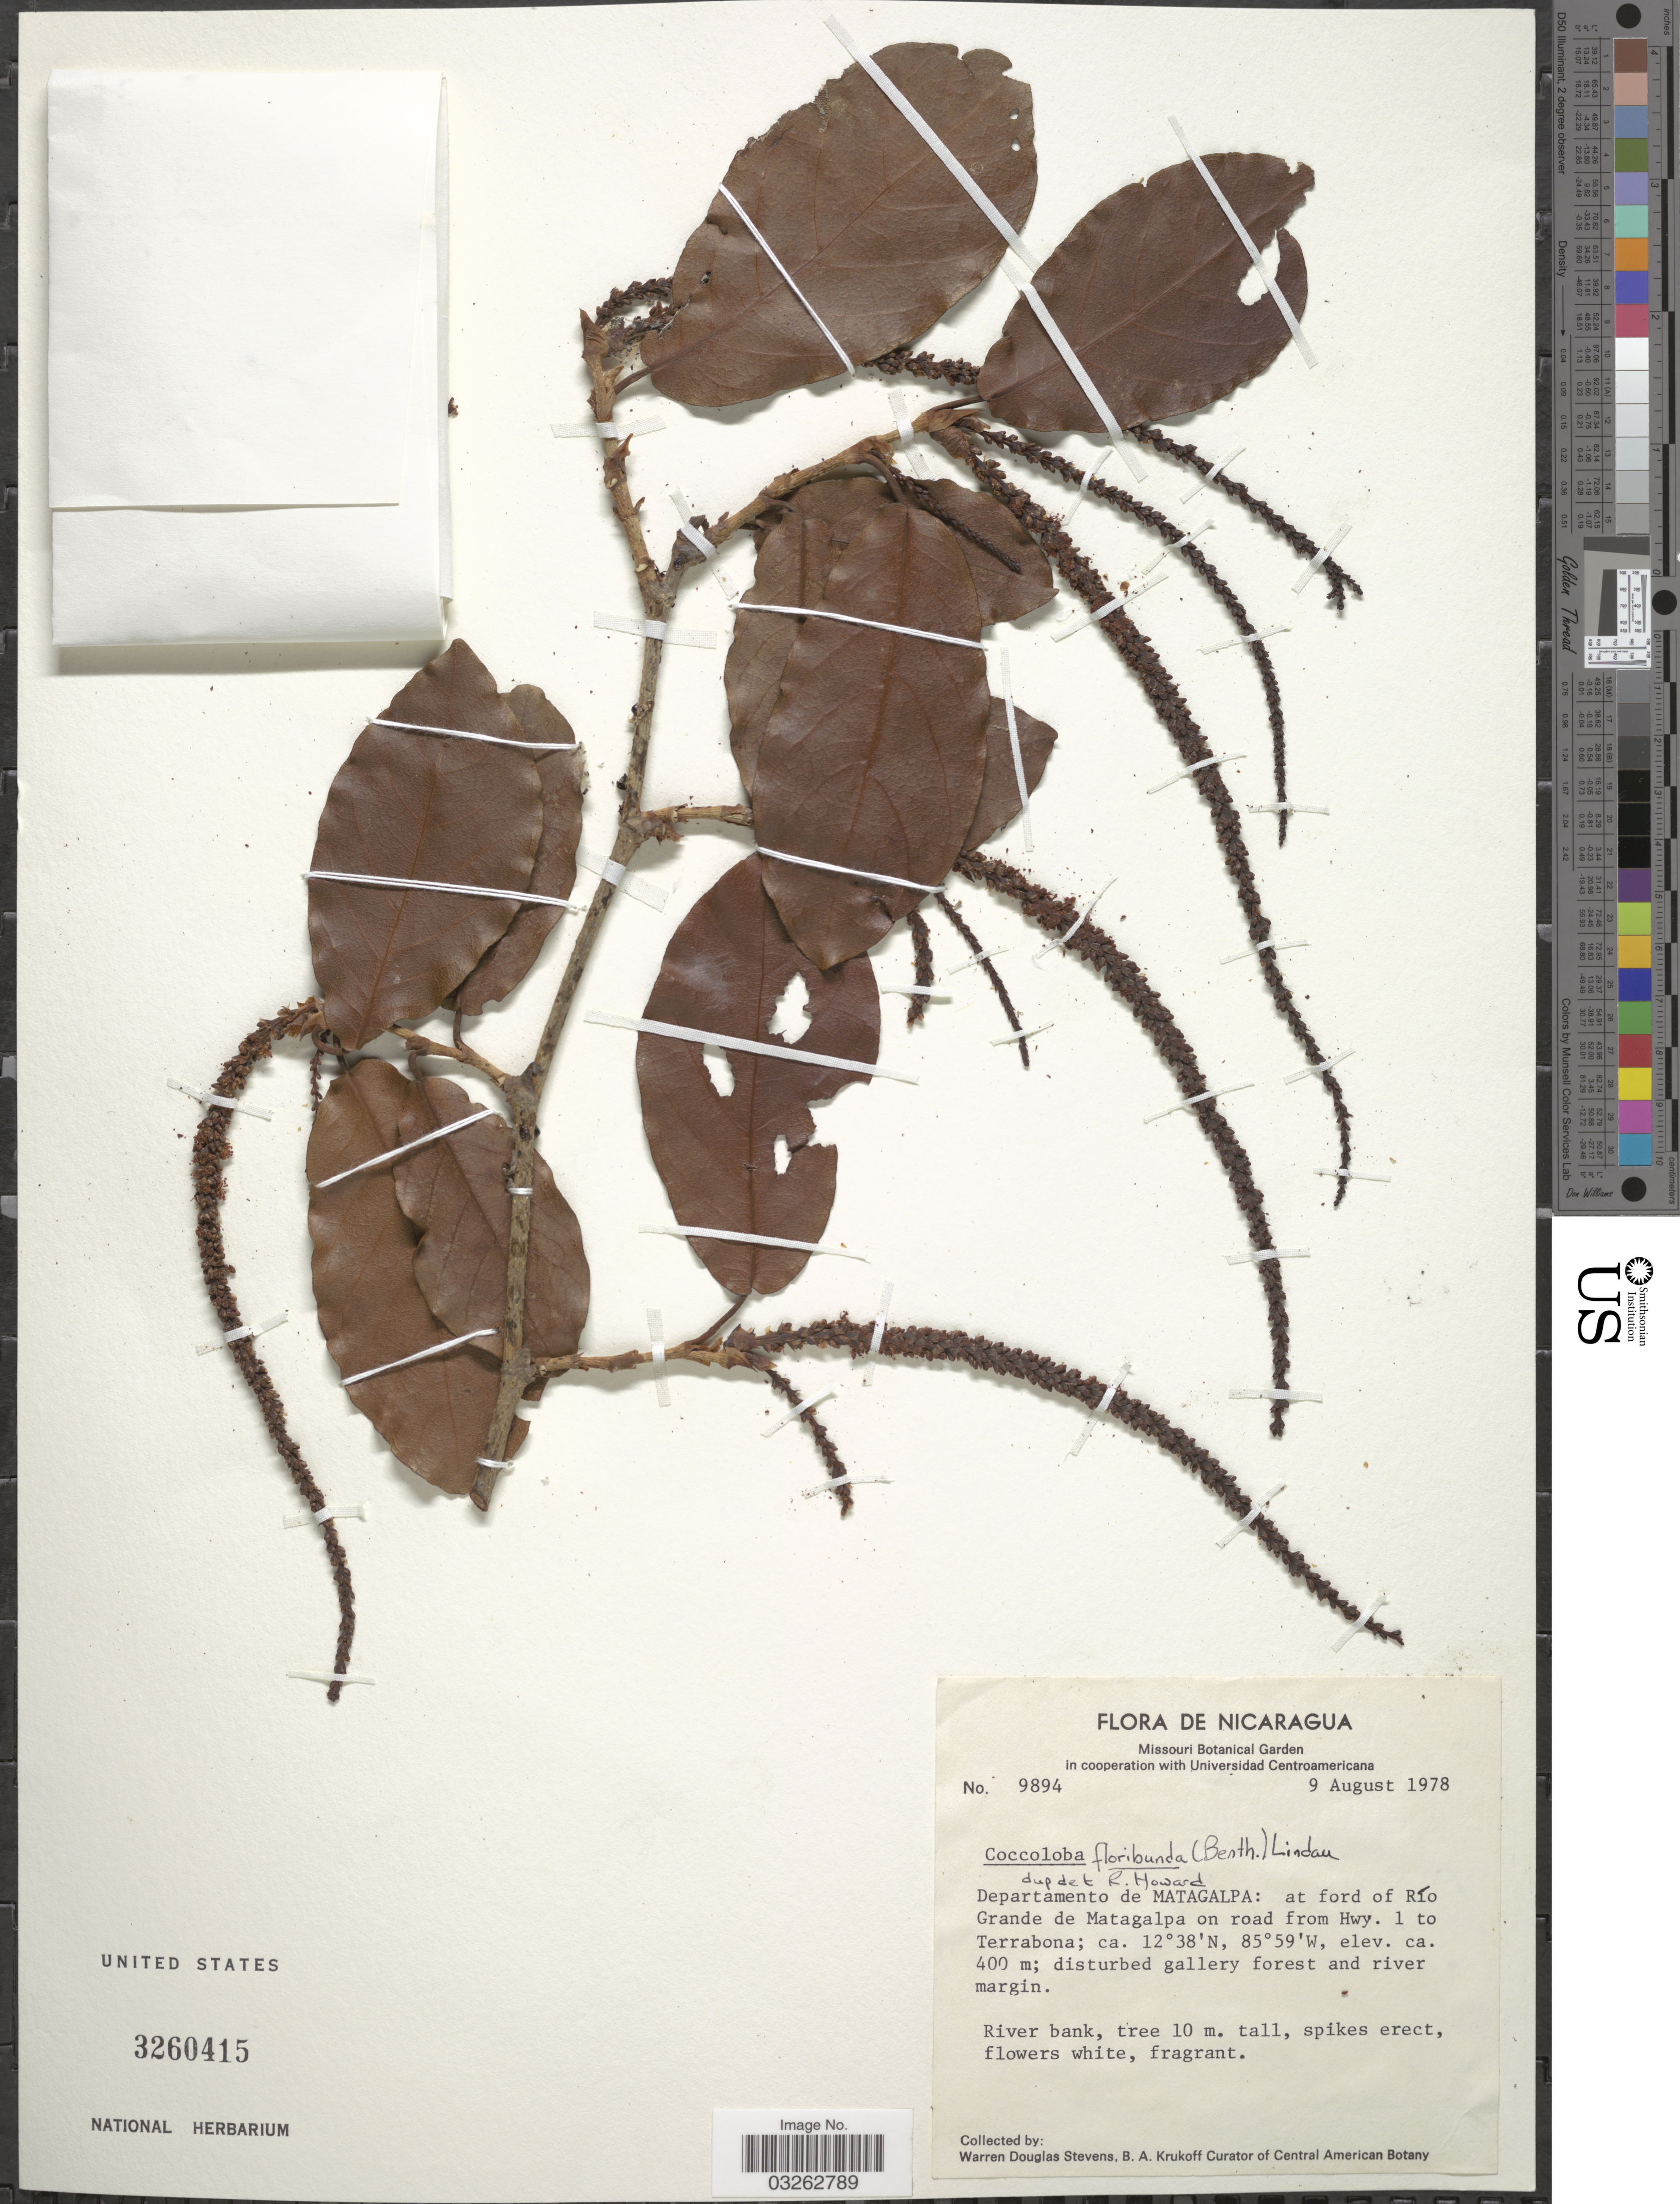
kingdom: Plantae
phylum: Tracheophyta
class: Magnoliopsida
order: Caryophyllales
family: Polygonaceae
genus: Coccoloba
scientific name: Coccoloba floribunda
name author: (Benth.) Lindau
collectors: W. D. Stevens & B. A. Krukoff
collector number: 9894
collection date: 1978-08-09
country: Nicaragua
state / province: Matagalpa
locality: Departamento de Matagalpa: at ford of Río Grande de Matagalpa on road from Hwy. 1 to Terrabona.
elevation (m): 400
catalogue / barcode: US 3260415